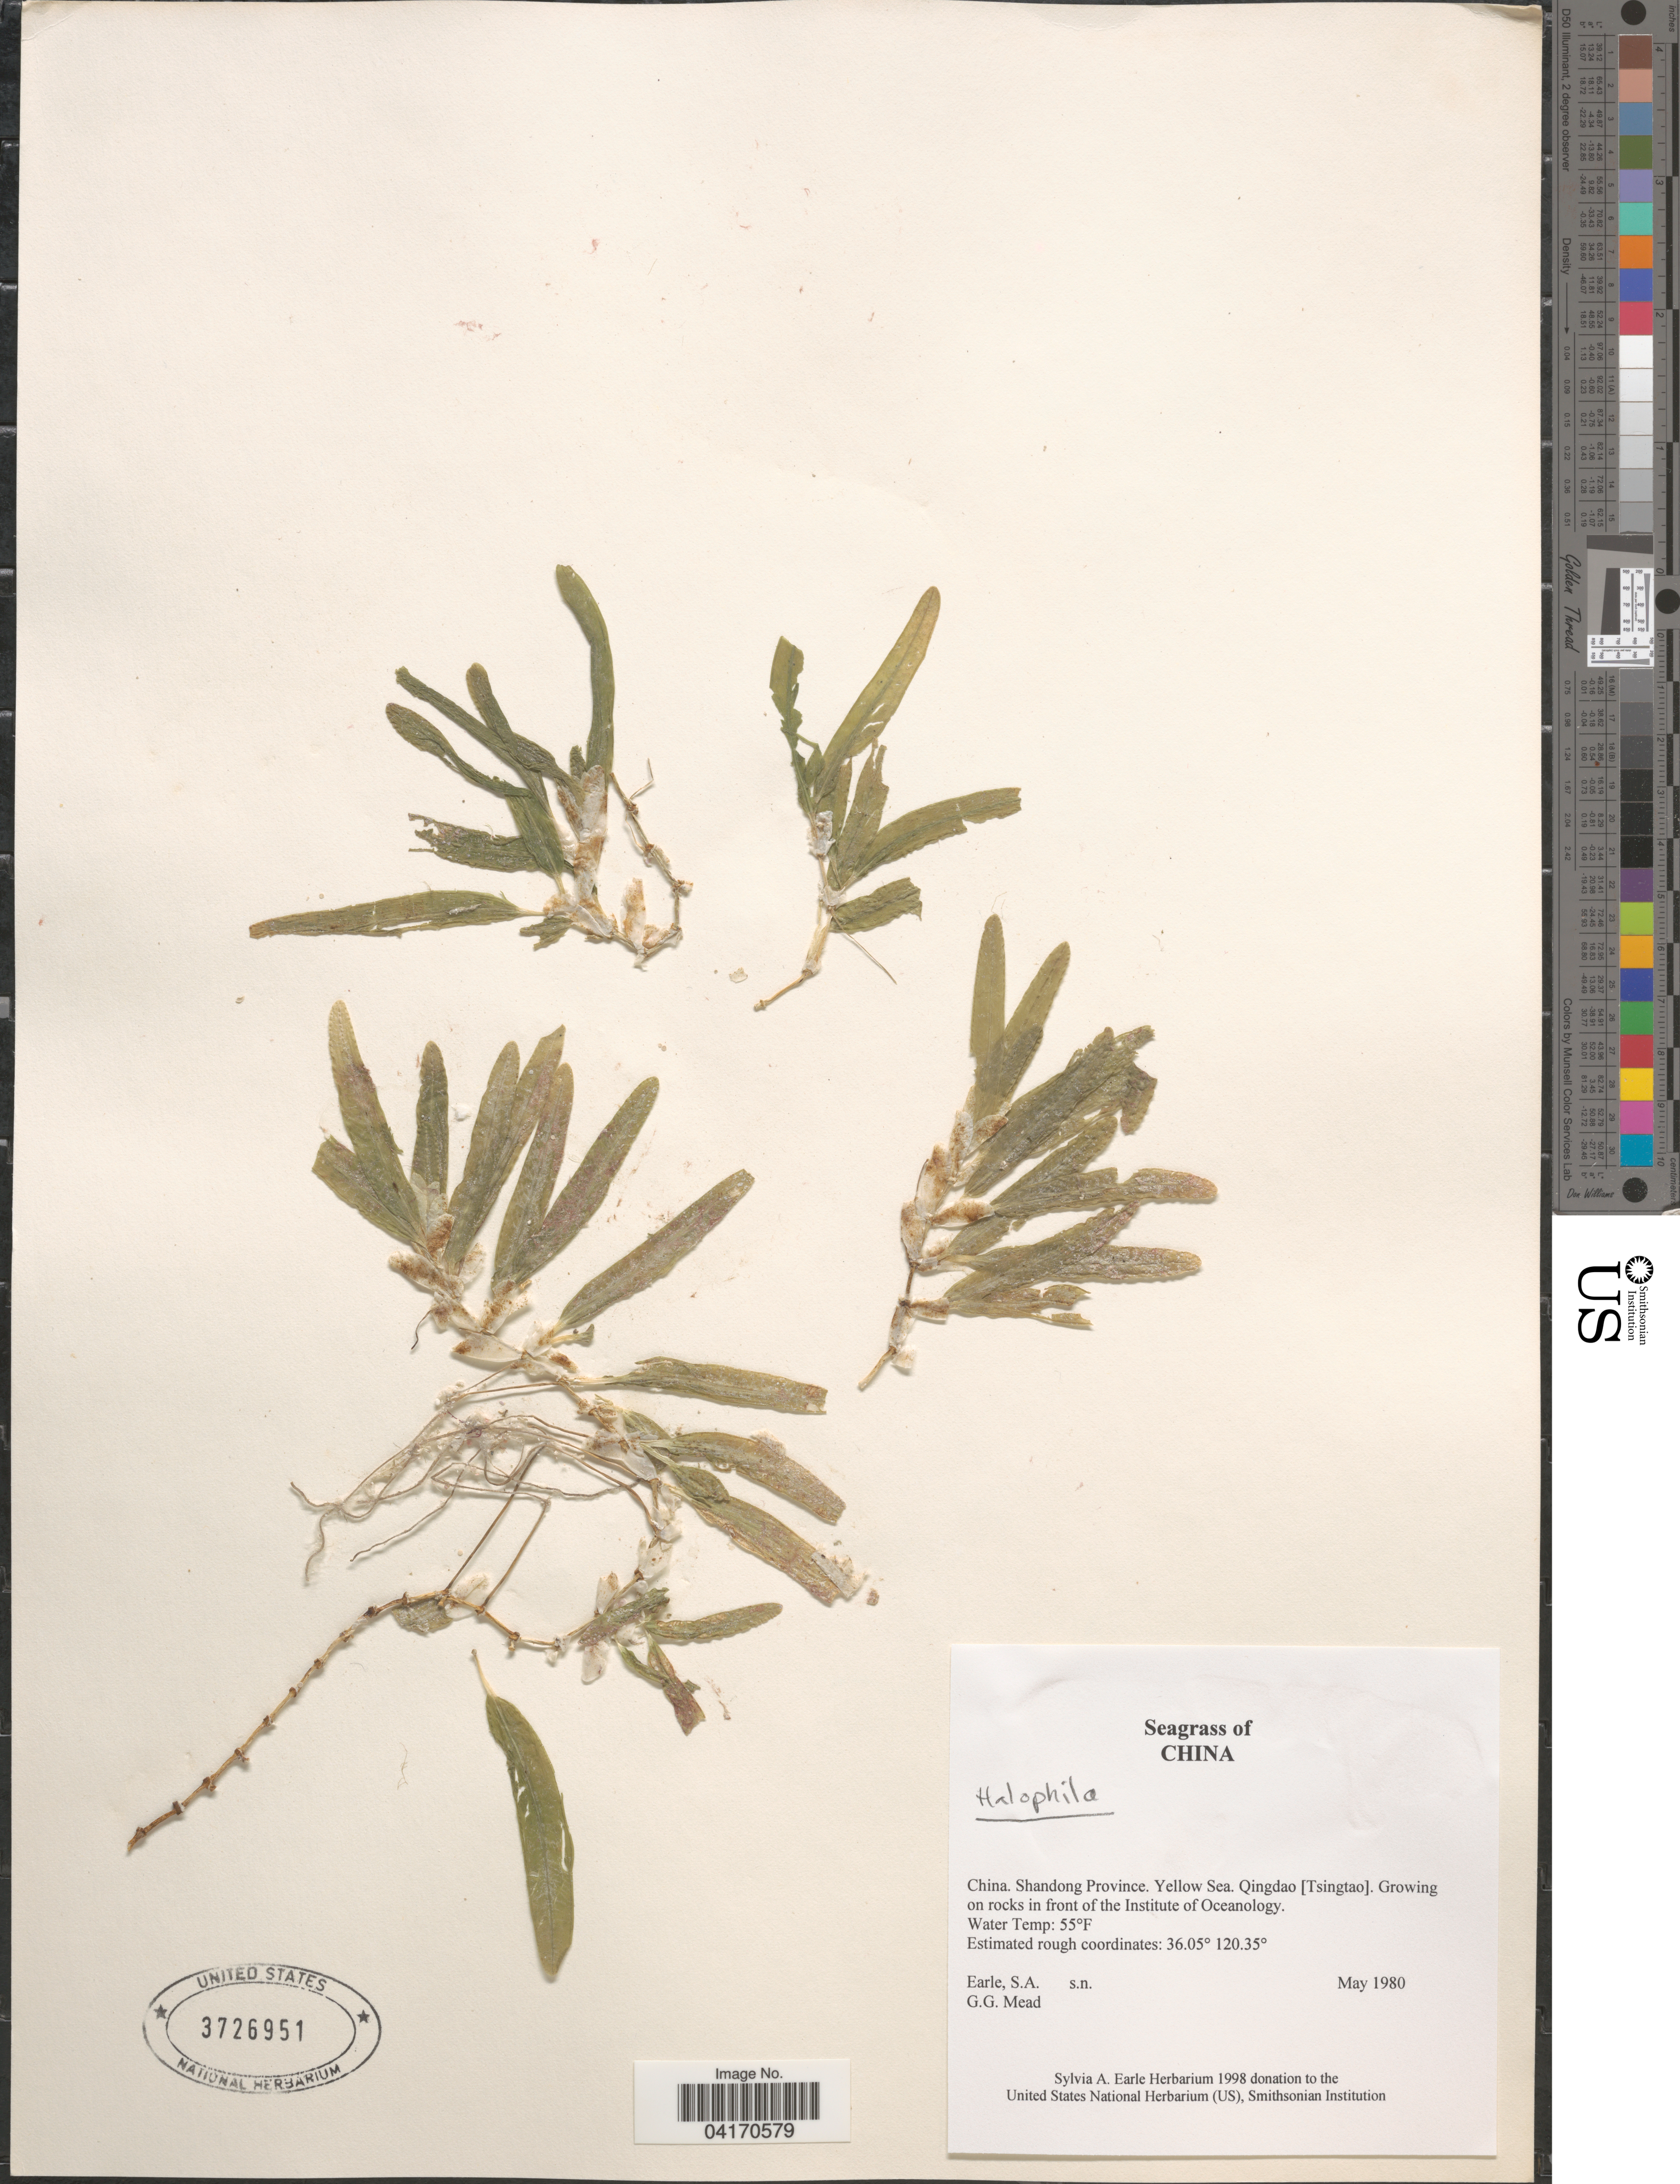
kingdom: Plantae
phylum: Tracheophyta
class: Liliopsida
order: Alismatales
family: Hydrocharitaceae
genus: Halophila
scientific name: Halophila sp.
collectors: S. A. Earle & G. Mead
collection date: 1980-05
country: China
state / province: Shandong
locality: Yellow Sea. Qingdao [Tsingtao]. Growing on rocks in front of the Institute of Oceanology.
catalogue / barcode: US 3726951